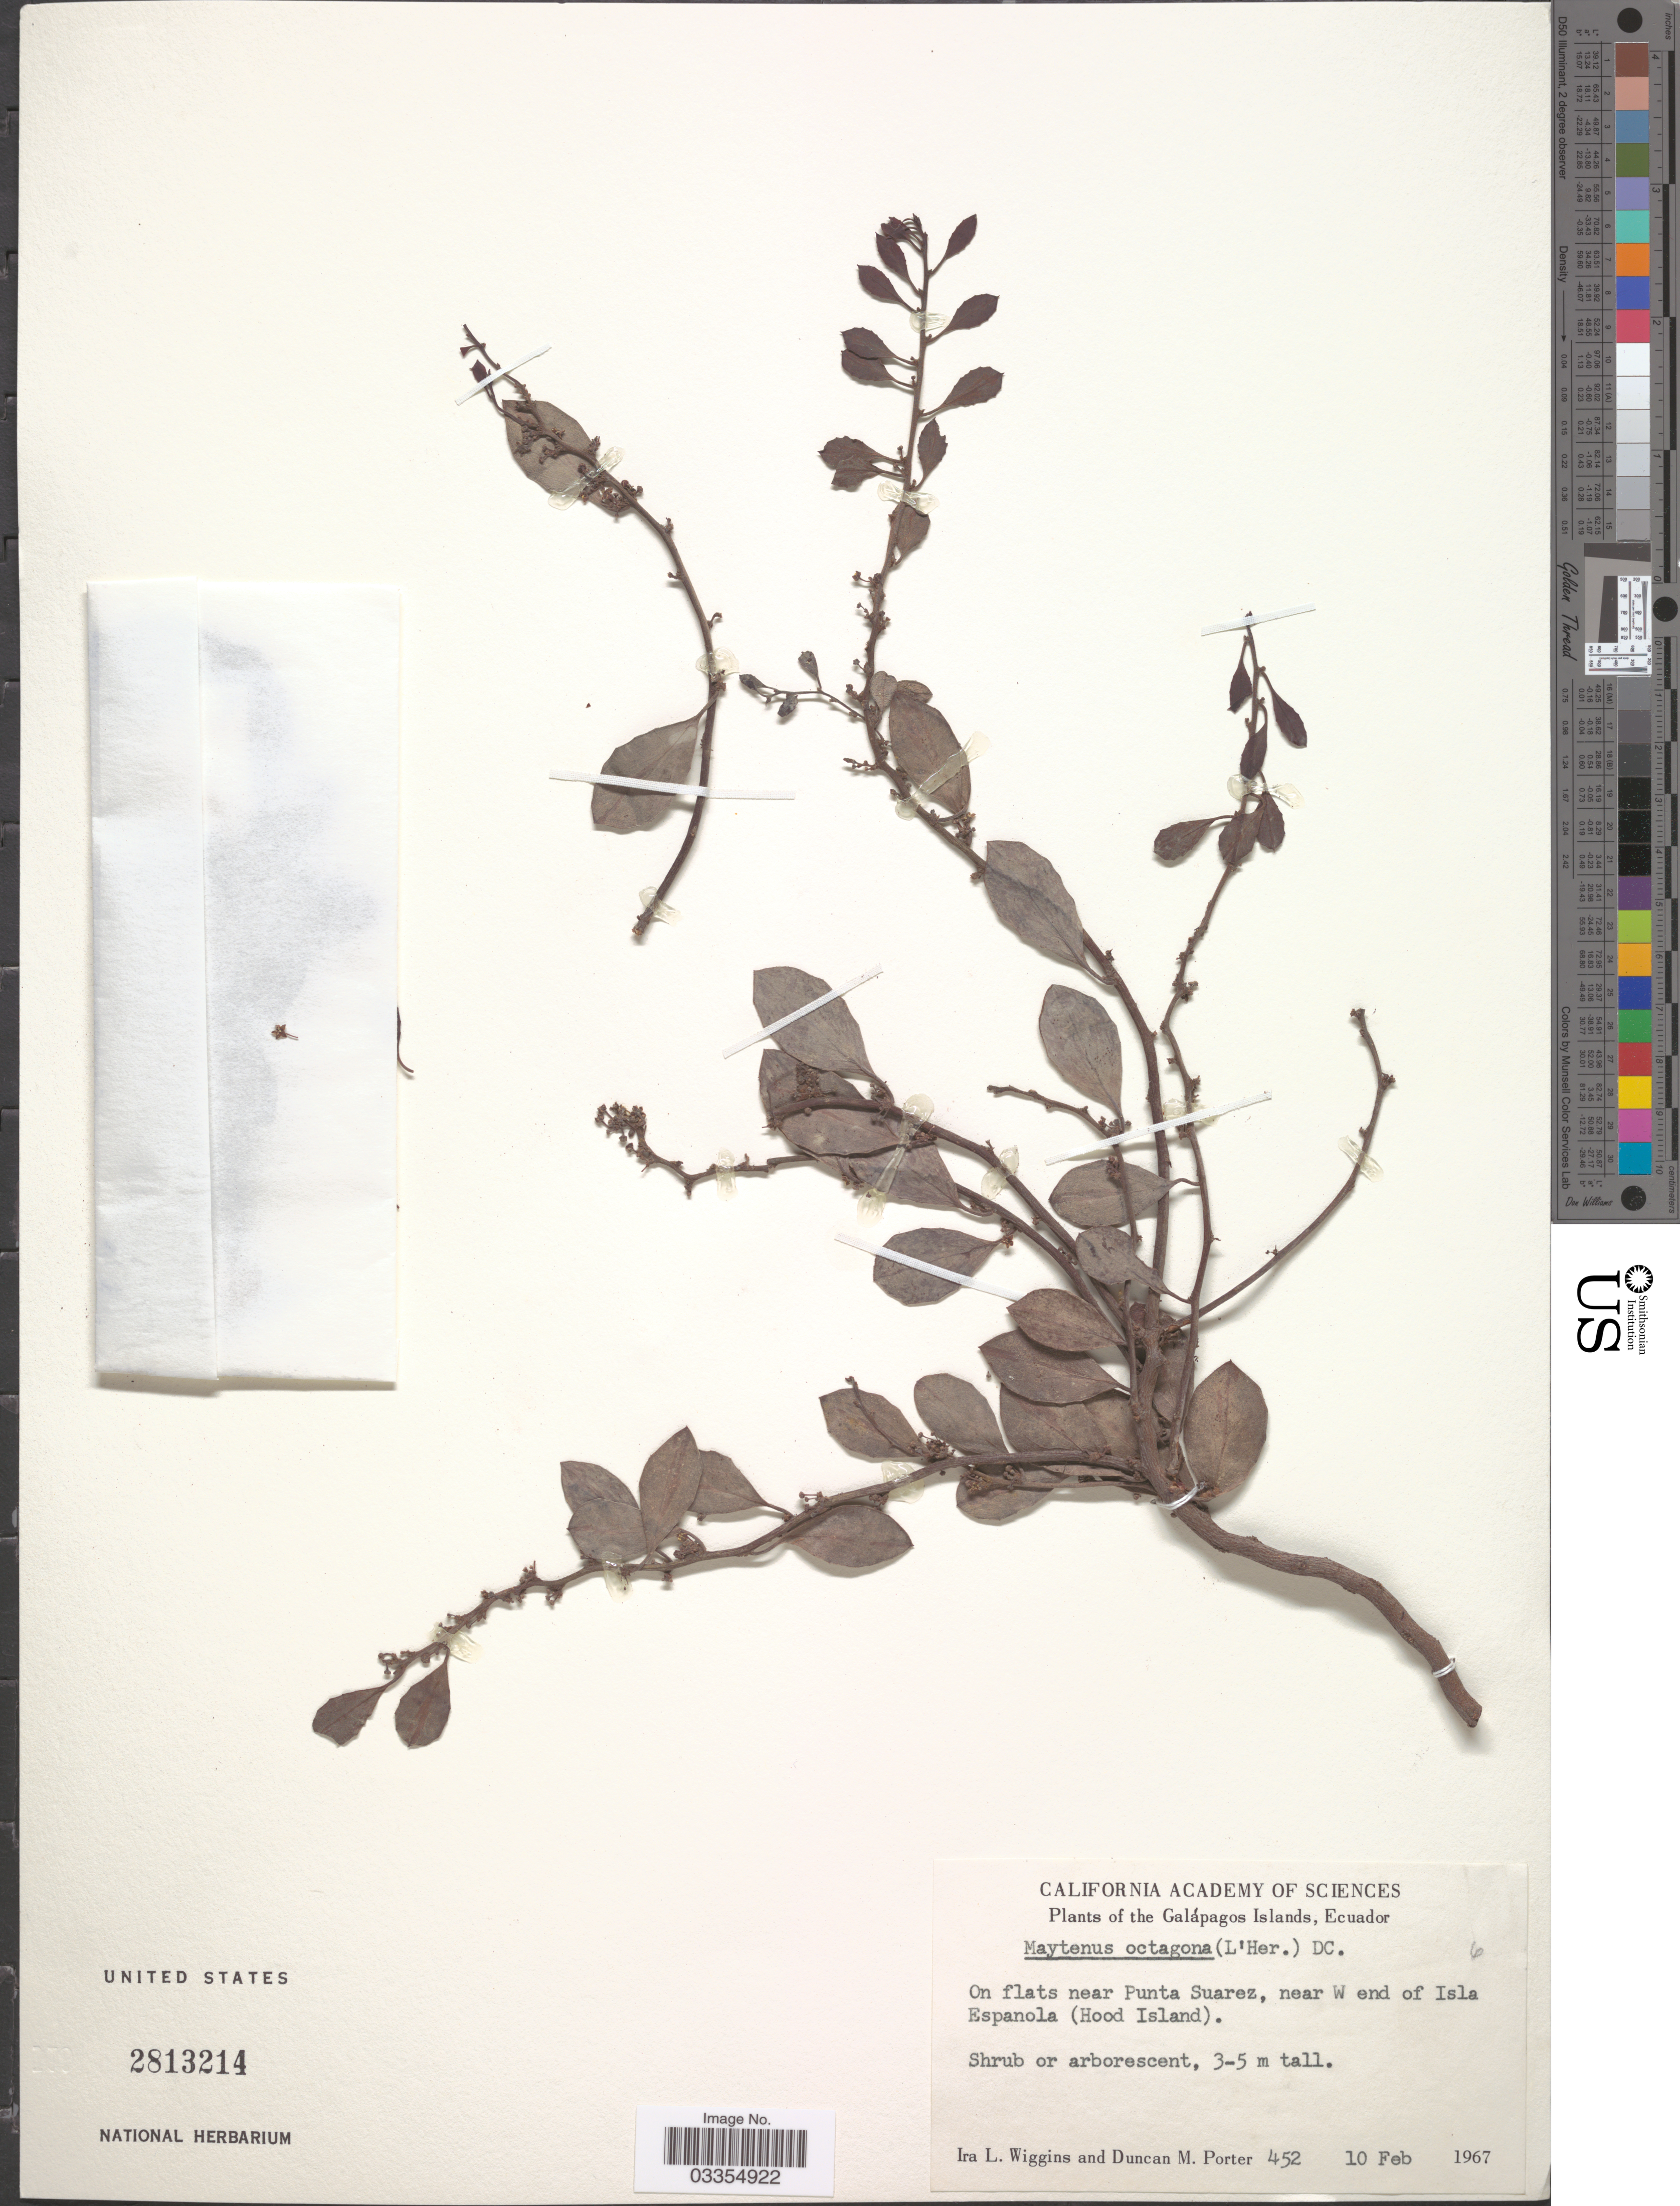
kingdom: Plantae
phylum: Tracheophyta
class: Magnoliopsida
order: Celastrales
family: Celastraceae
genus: Tricerma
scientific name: Tricerma orbiculare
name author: (Humb. & Bonpl. ex Schult.) Lundell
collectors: I. L. Wiggins & D. Porter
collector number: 452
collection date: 1967-02-10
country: Ecuador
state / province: Colón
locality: The Galápagos Islands. On flats near Punta Suarez, near W end of Isla Espanola (Hood Island).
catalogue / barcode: US 2813214